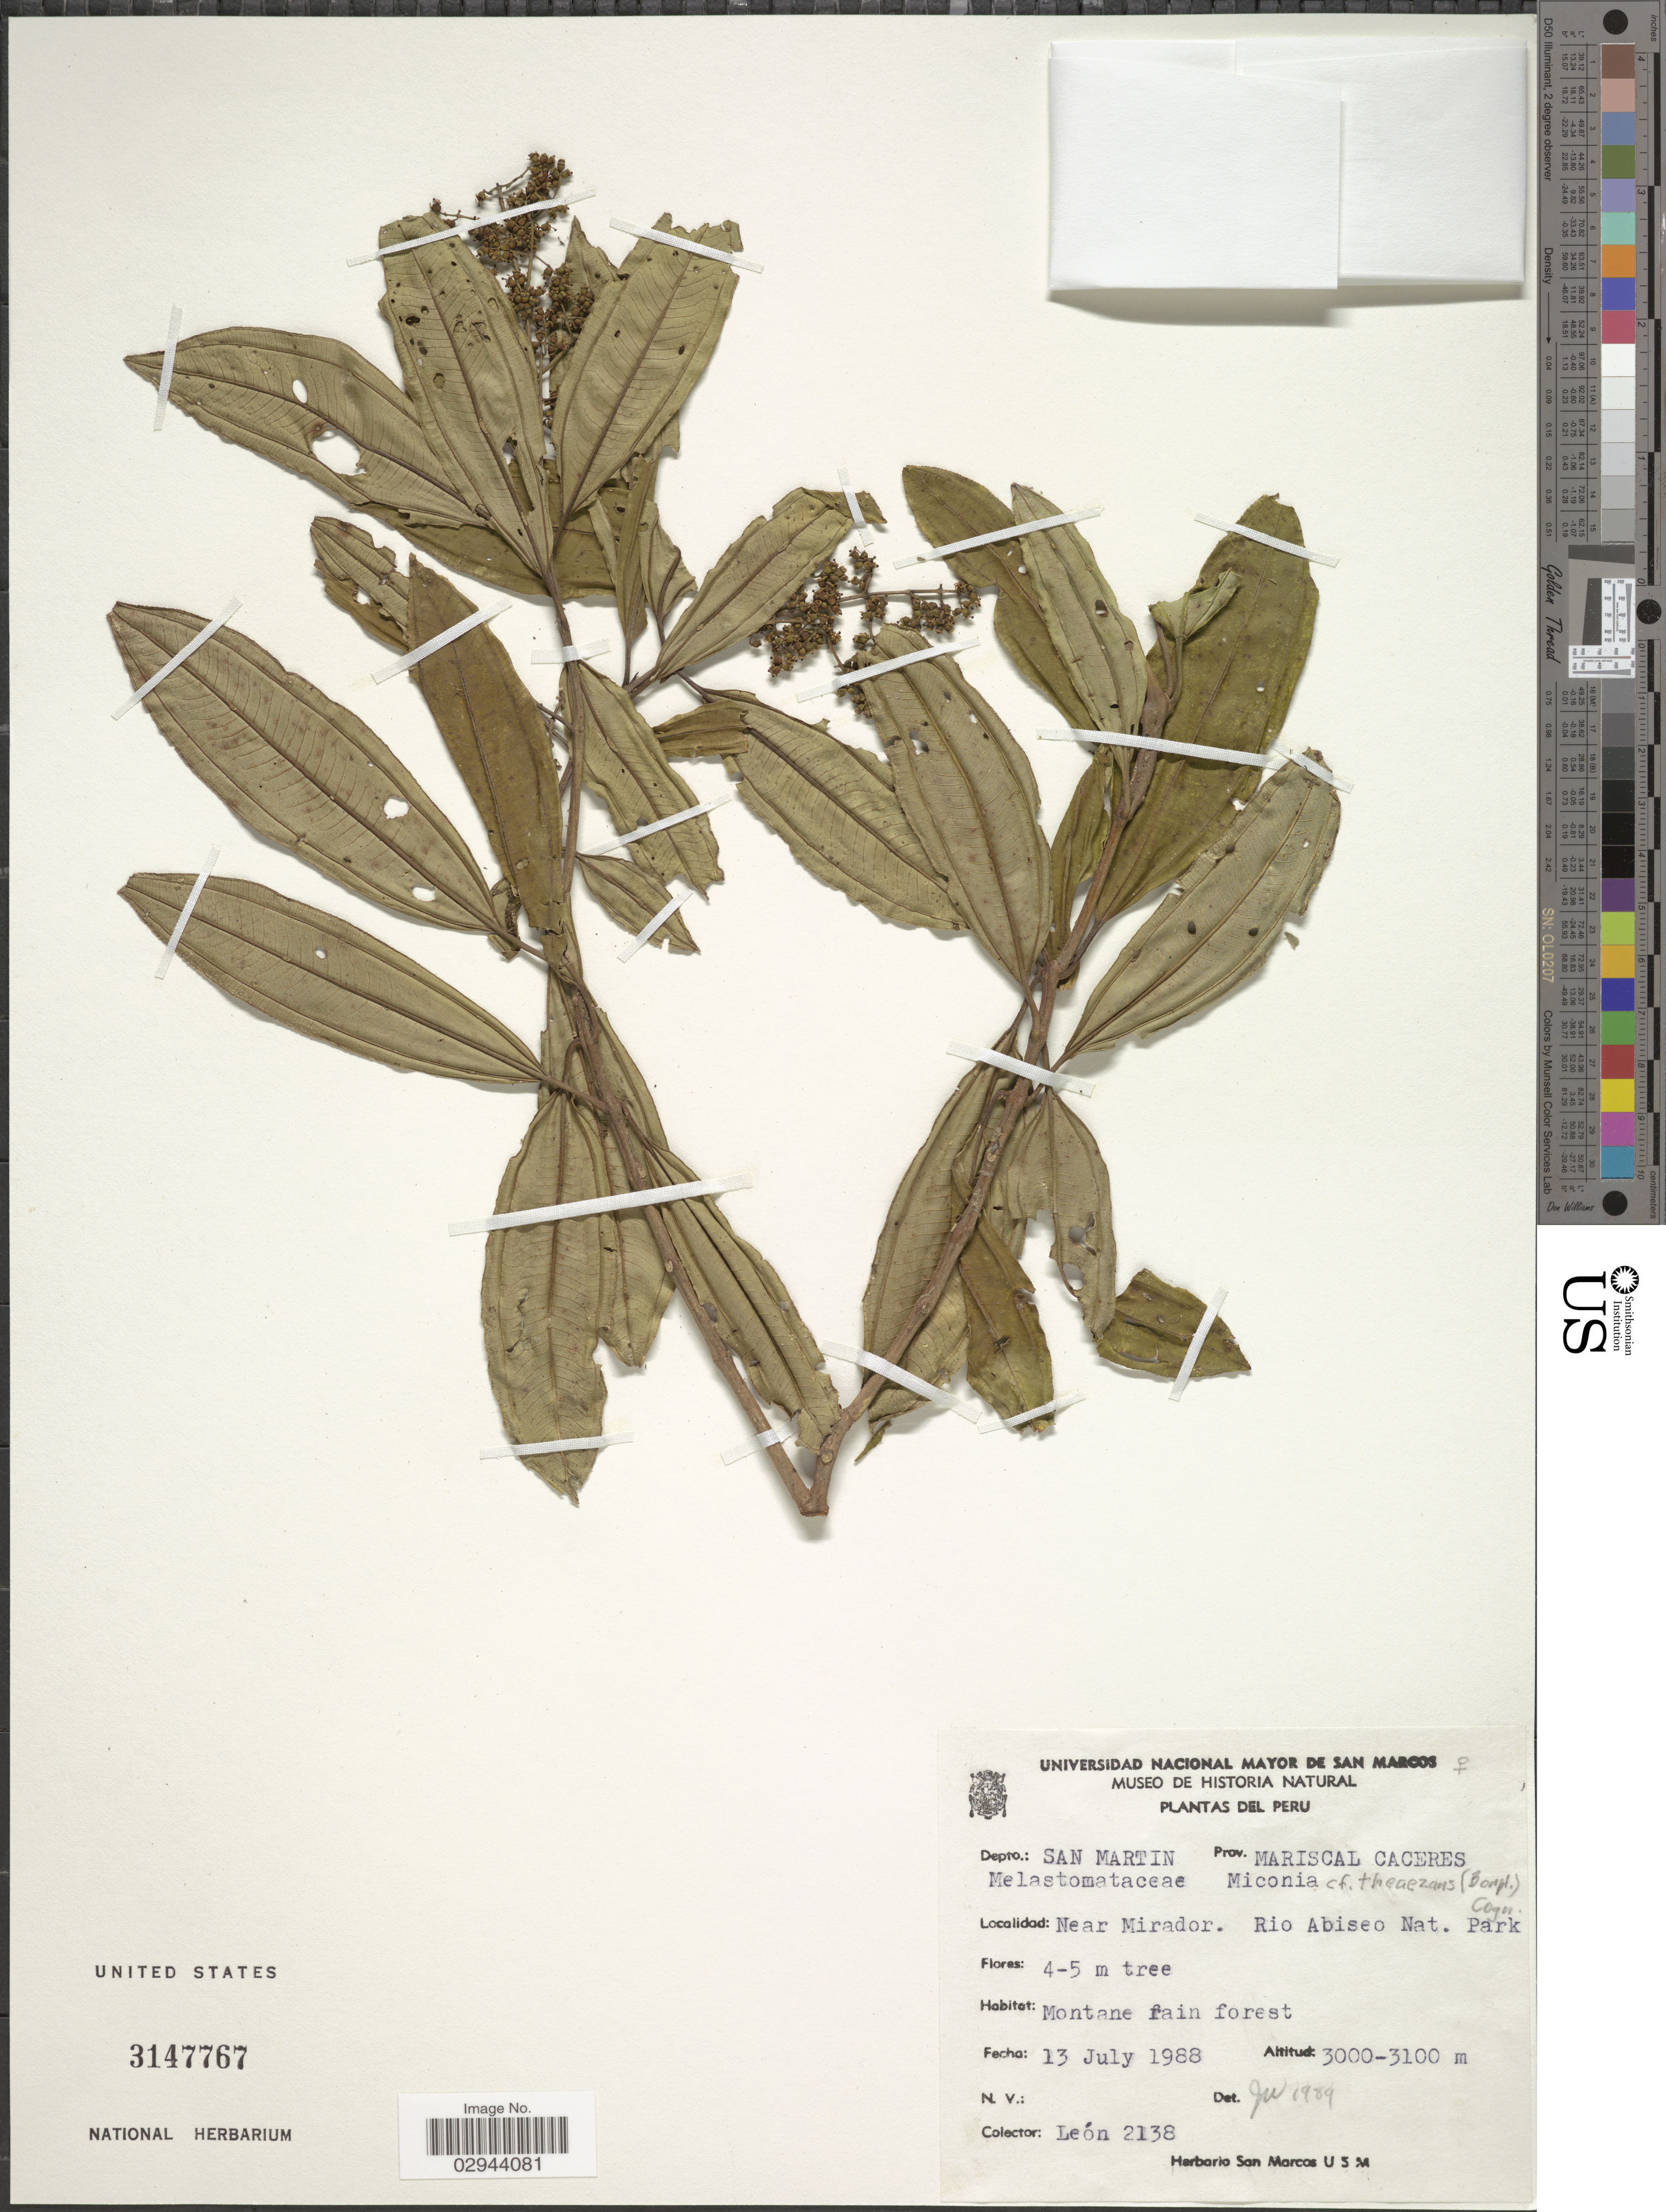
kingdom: Plantae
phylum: Tracheophyta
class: Magnoliopsida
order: Myrtales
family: Melastomataceae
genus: Miconia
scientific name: Miconia theizans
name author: (Bonpl.) Cogn.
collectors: -. León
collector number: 2138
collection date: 1988-07-13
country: Peru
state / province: San Martín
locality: Depto. San Martin, Prov. Mariscal Caceres, Near Mirador, Rio Abisco Nat. Park.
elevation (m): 3000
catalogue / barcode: US 3147767